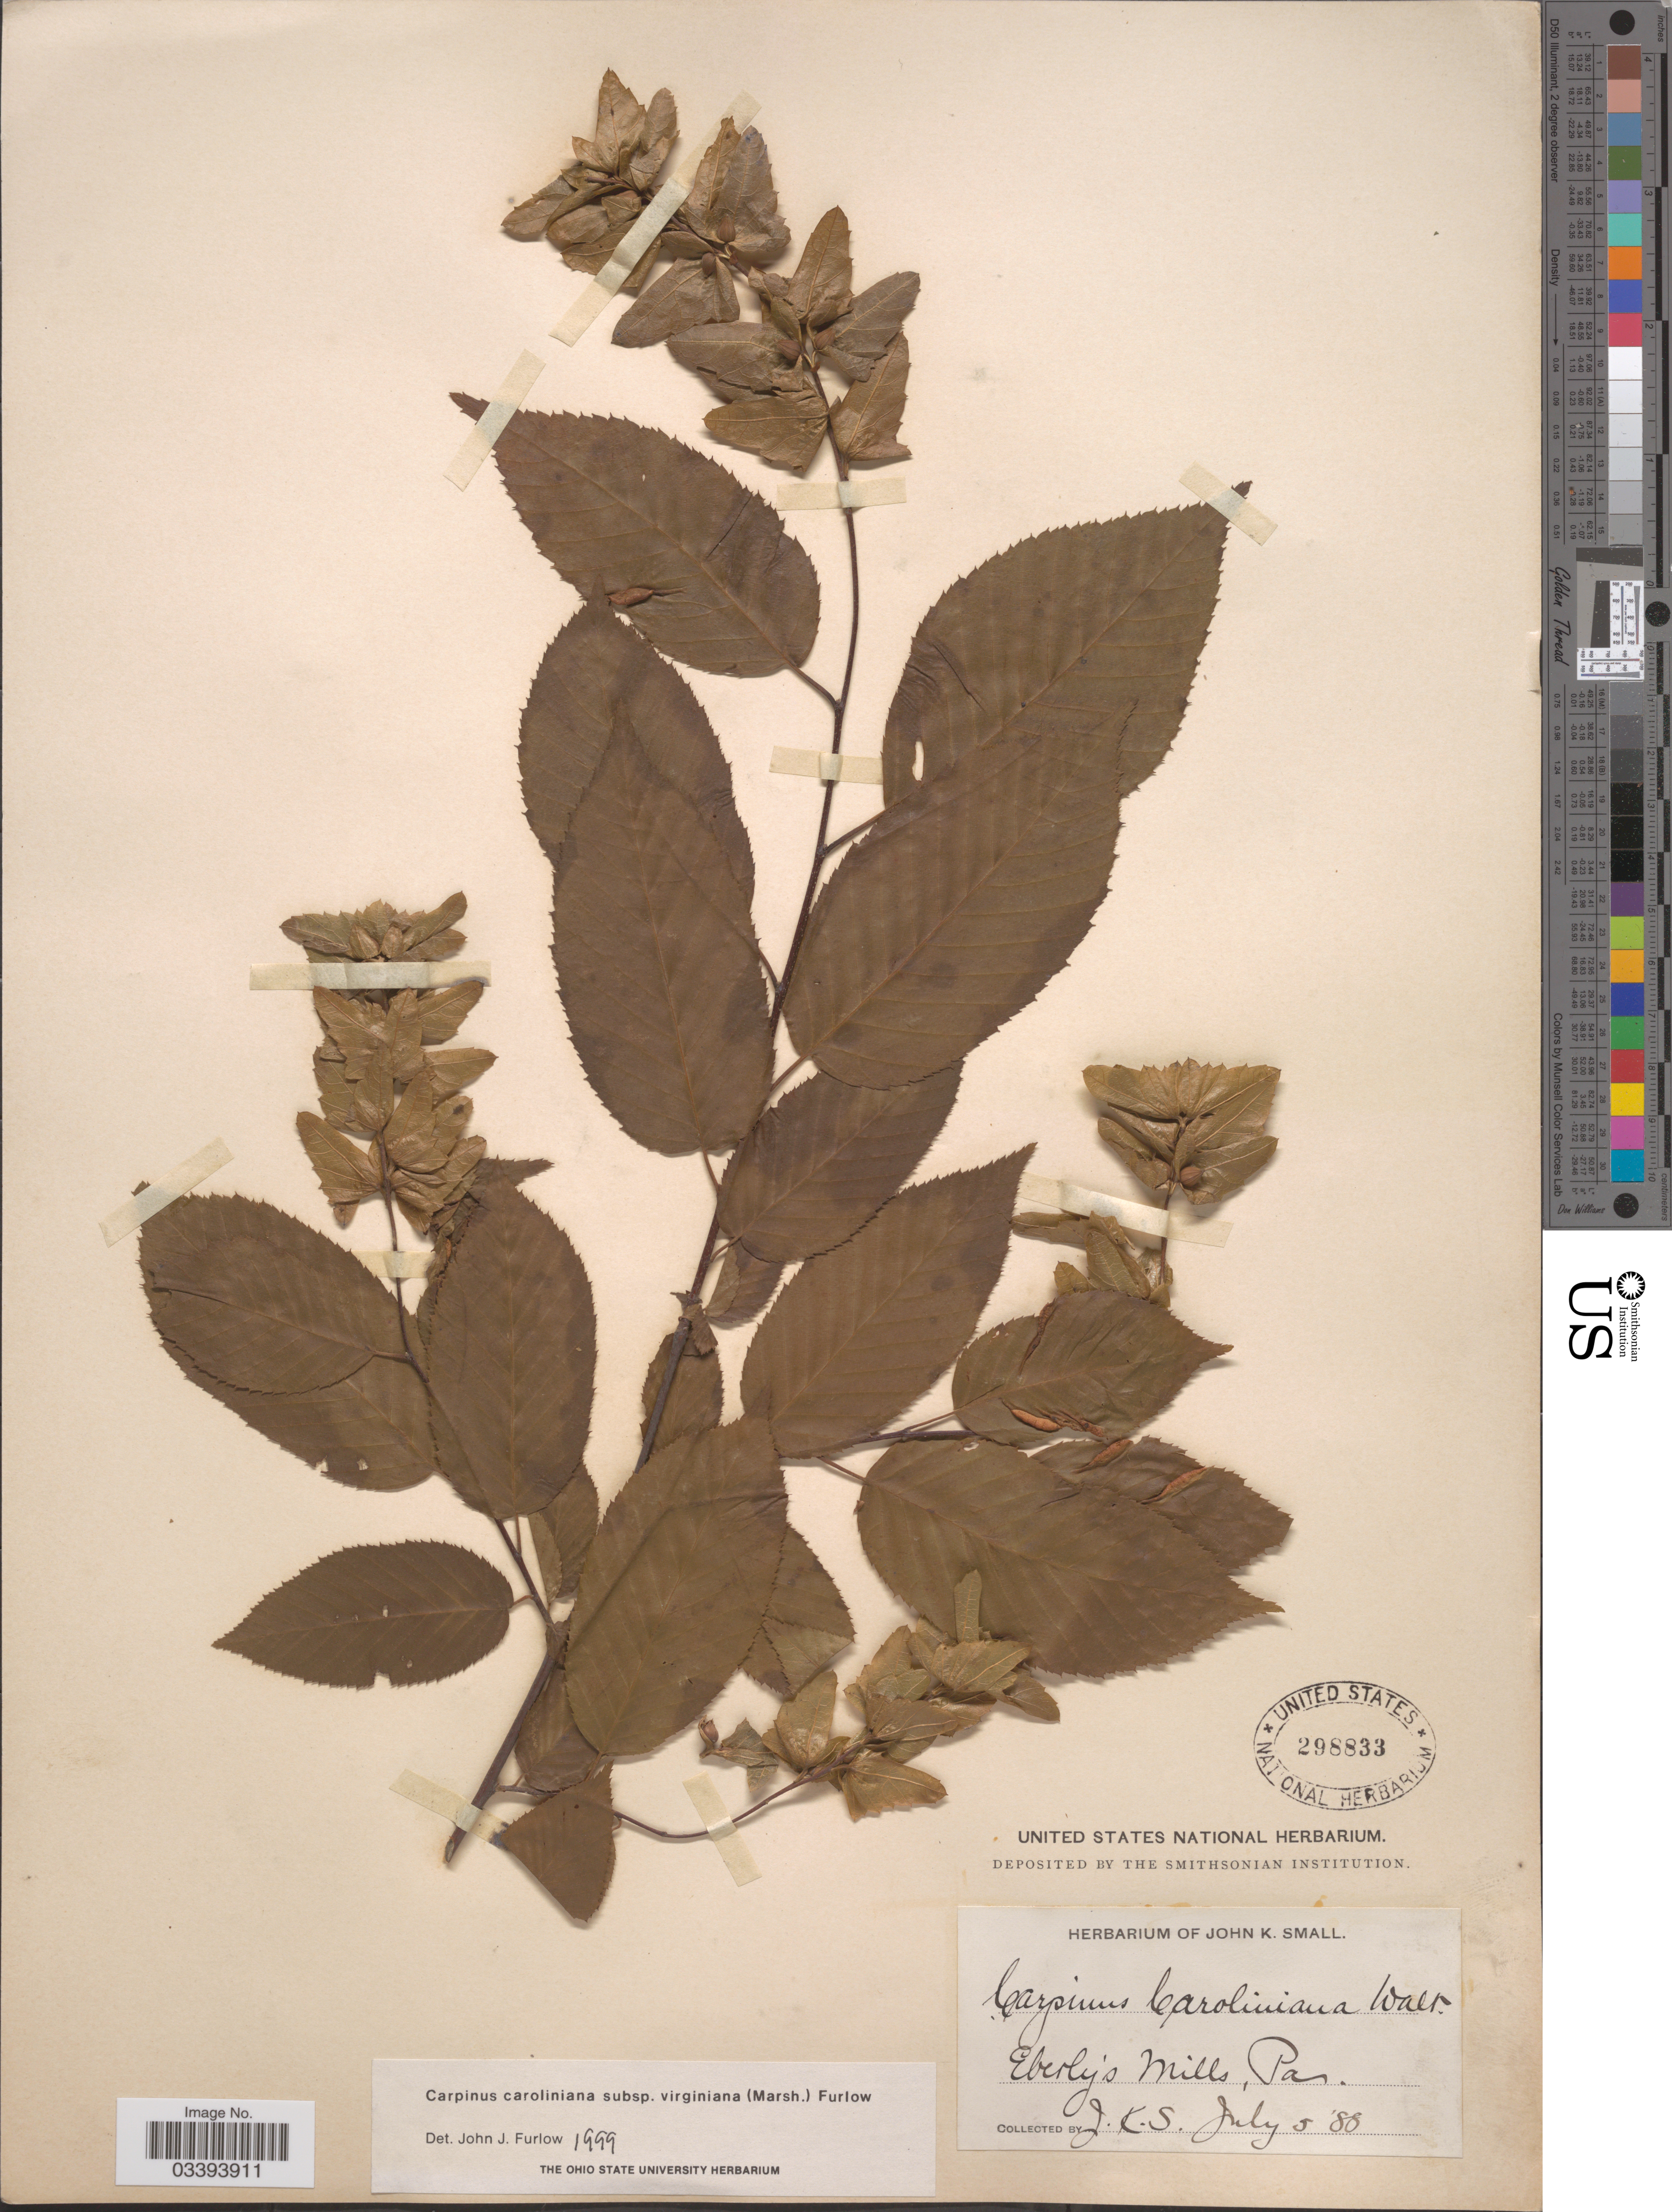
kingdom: Plantae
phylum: Tracheophyta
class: Magnoliopsida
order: Fagales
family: Betulaceae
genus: Carpinus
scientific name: Carpinus caroliniana subsp. virginiana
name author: (Marshall) Furlow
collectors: J. K. Small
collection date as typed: Transcribed d/m/y: 5/7/88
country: United States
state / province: Pennsylvania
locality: Eberly's Mills.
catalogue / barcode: US 298833